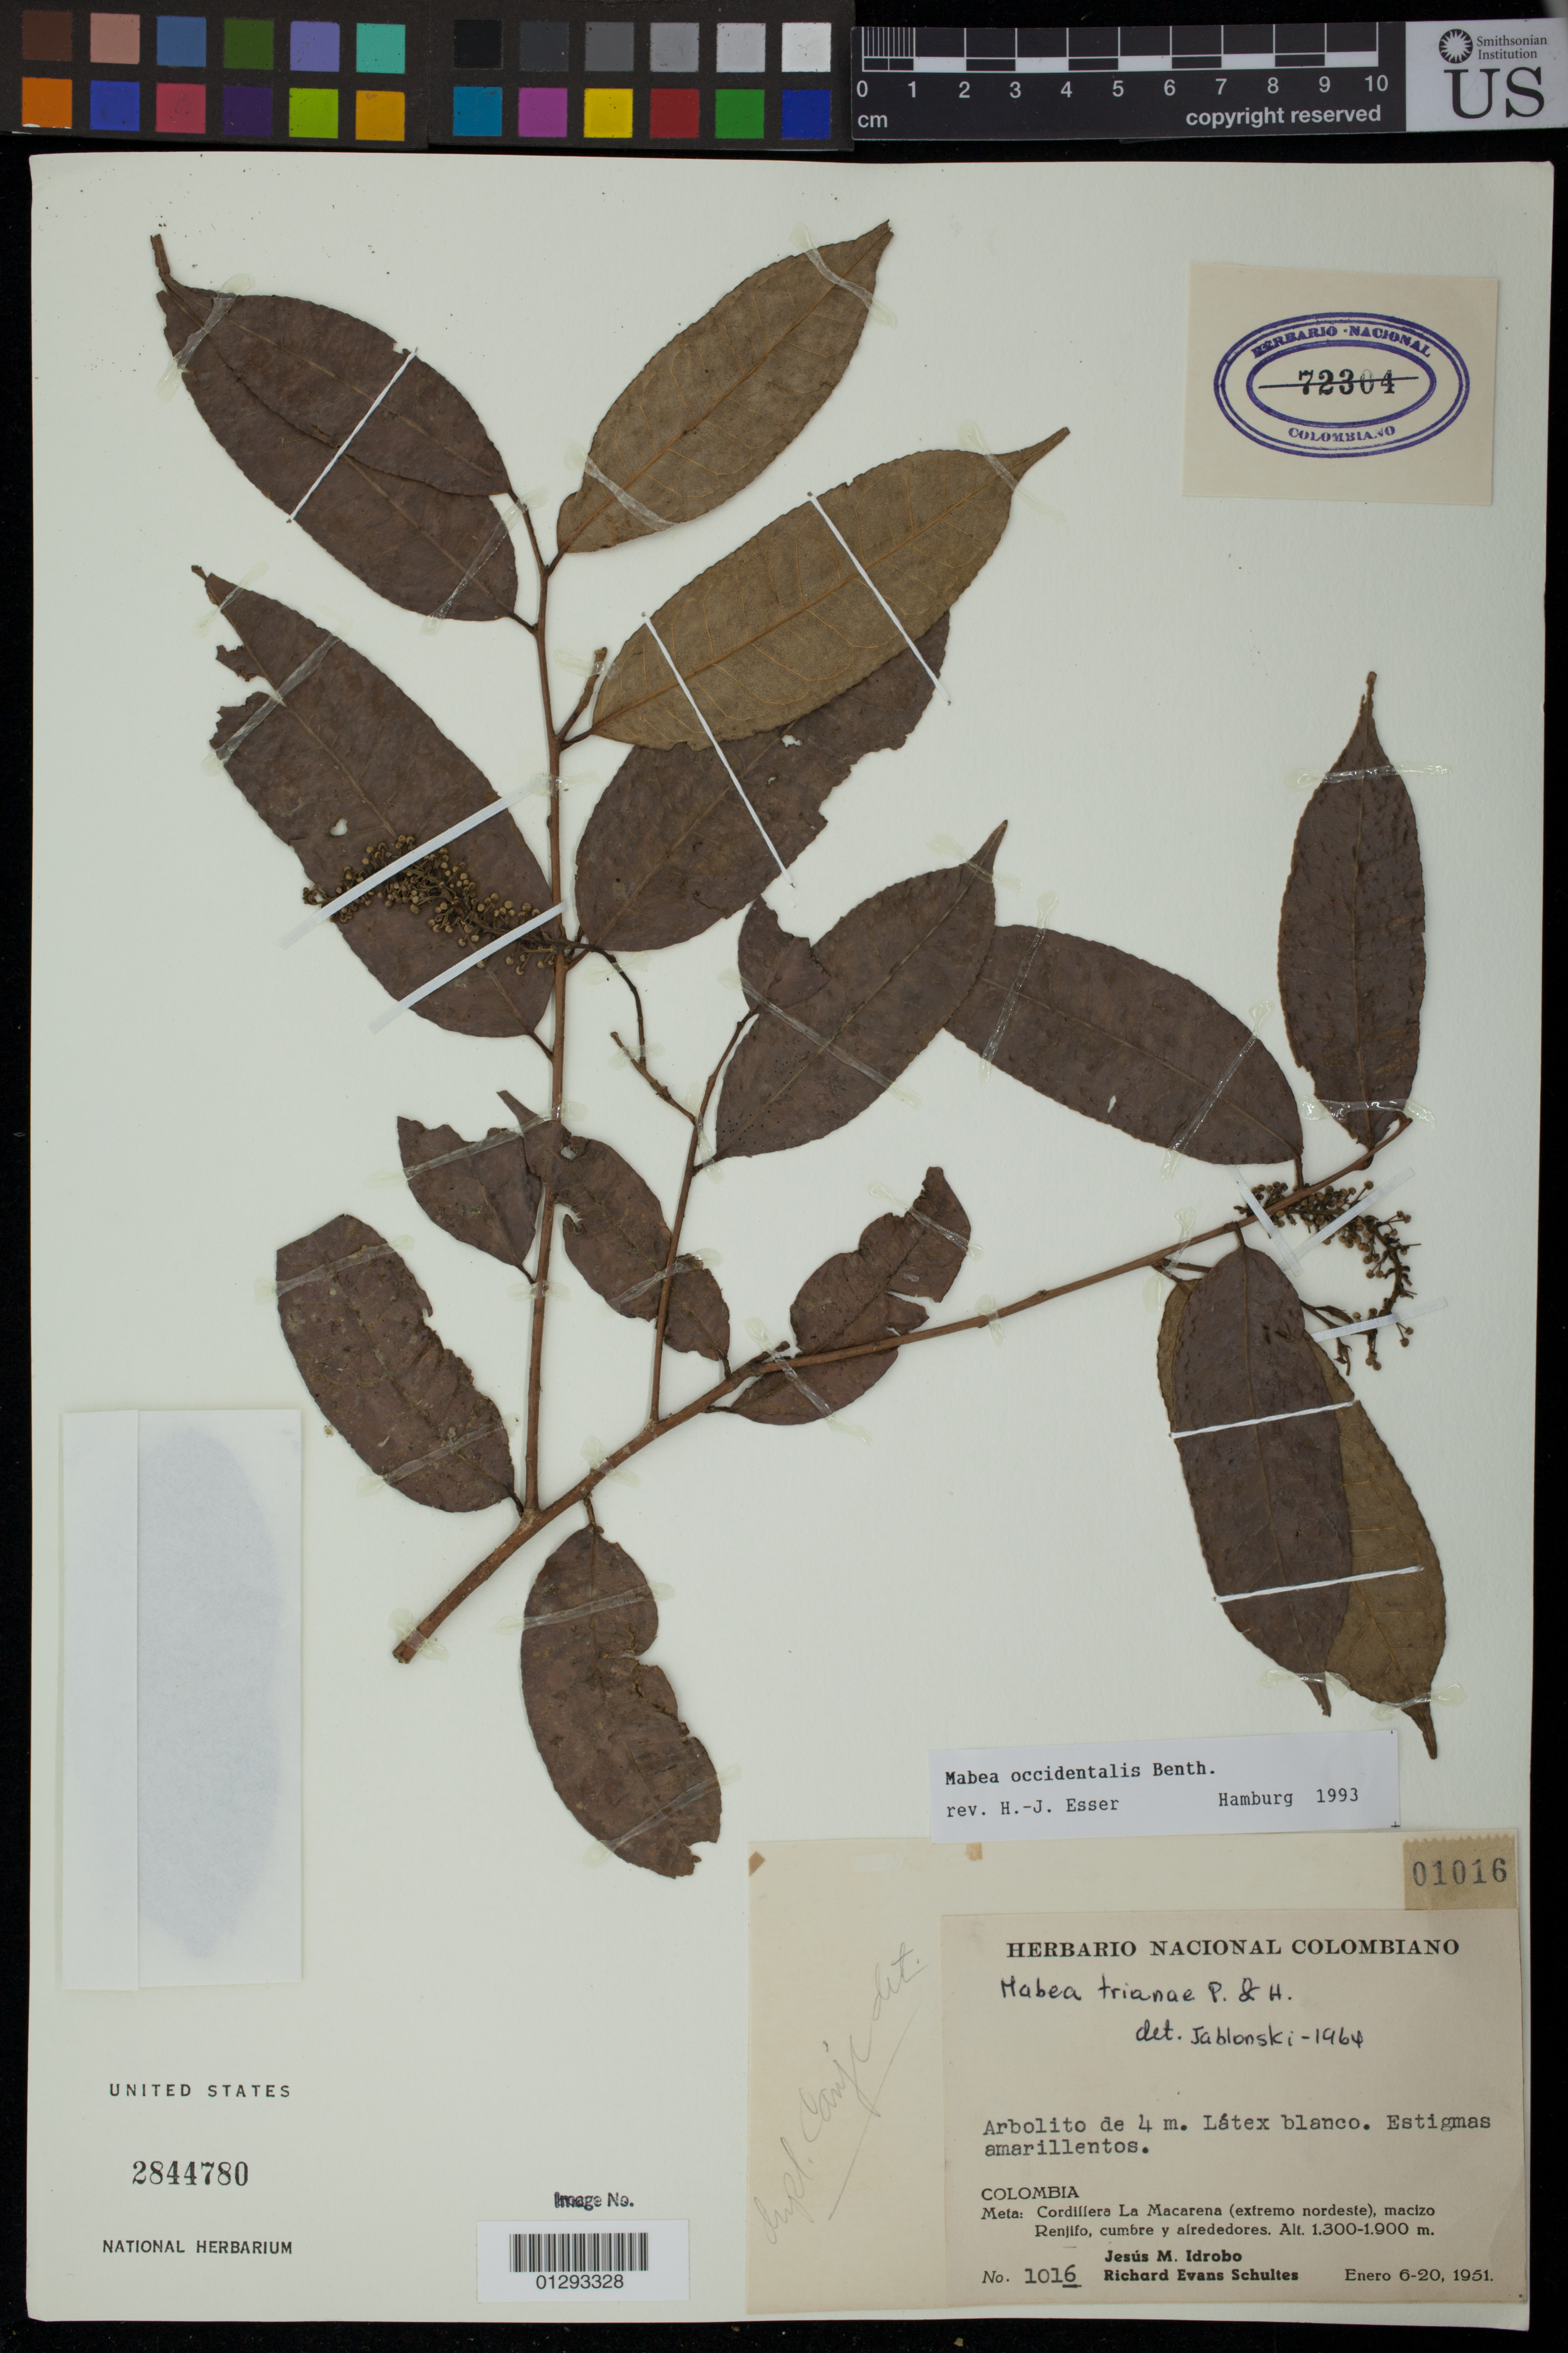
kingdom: Plantae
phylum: Tracheophyta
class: Magnoliopsida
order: Malpighiales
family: Euphorbiaceae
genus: Mabea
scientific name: Mabea occidentalis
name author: Benth.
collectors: J. M. Idrobo & R. E. Schultes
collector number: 1016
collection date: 1951-01-06/1951-01-20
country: Colombia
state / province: Meta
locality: Cordillera La Macarena (extremo nordeste), macizo Renjifo, cumbre y airededores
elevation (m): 1300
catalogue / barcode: US 2844780